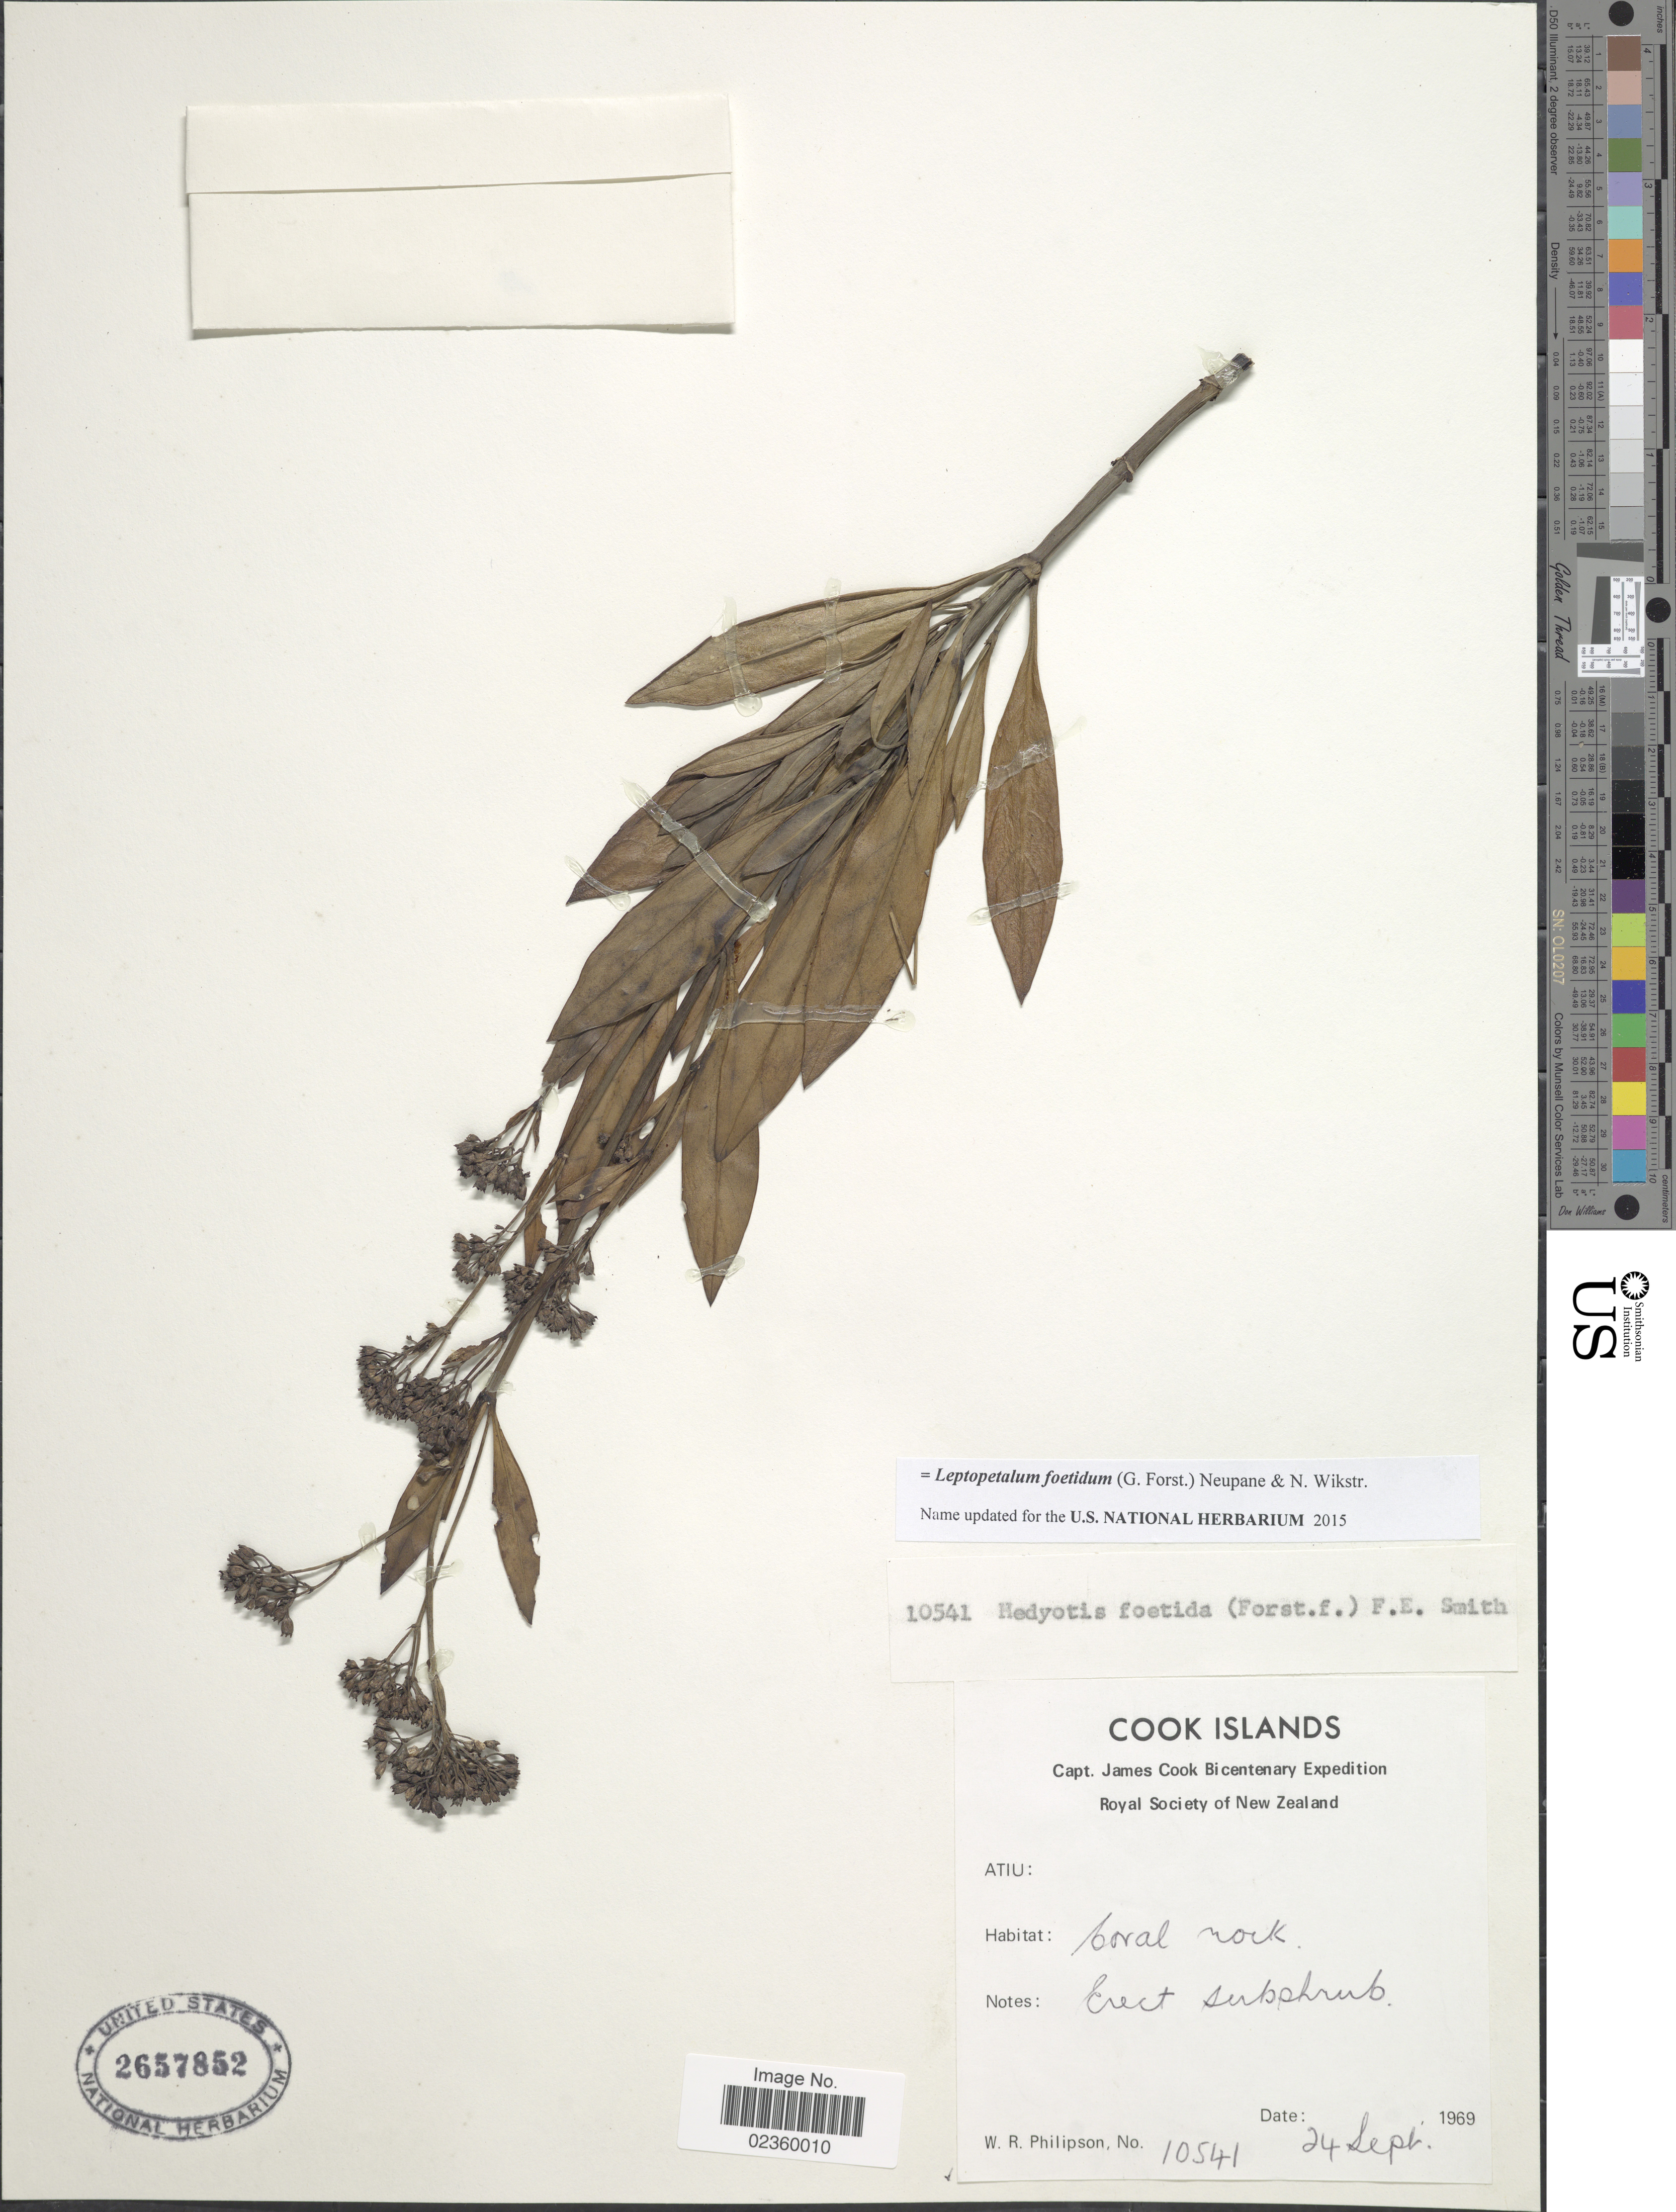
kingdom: Plantae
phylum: Tracheophyta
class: Magnoliopsida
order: Gentianales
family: Rubiaceae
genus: Leptopetalum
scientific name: Leptopetalum foetidum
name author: (G. Forst.) Neupane & N. Wikstr.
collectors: W. R. Philipson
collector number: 10541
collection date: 1969-09-24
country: Cook Islands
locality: Coral rock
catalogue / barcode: US 2657852